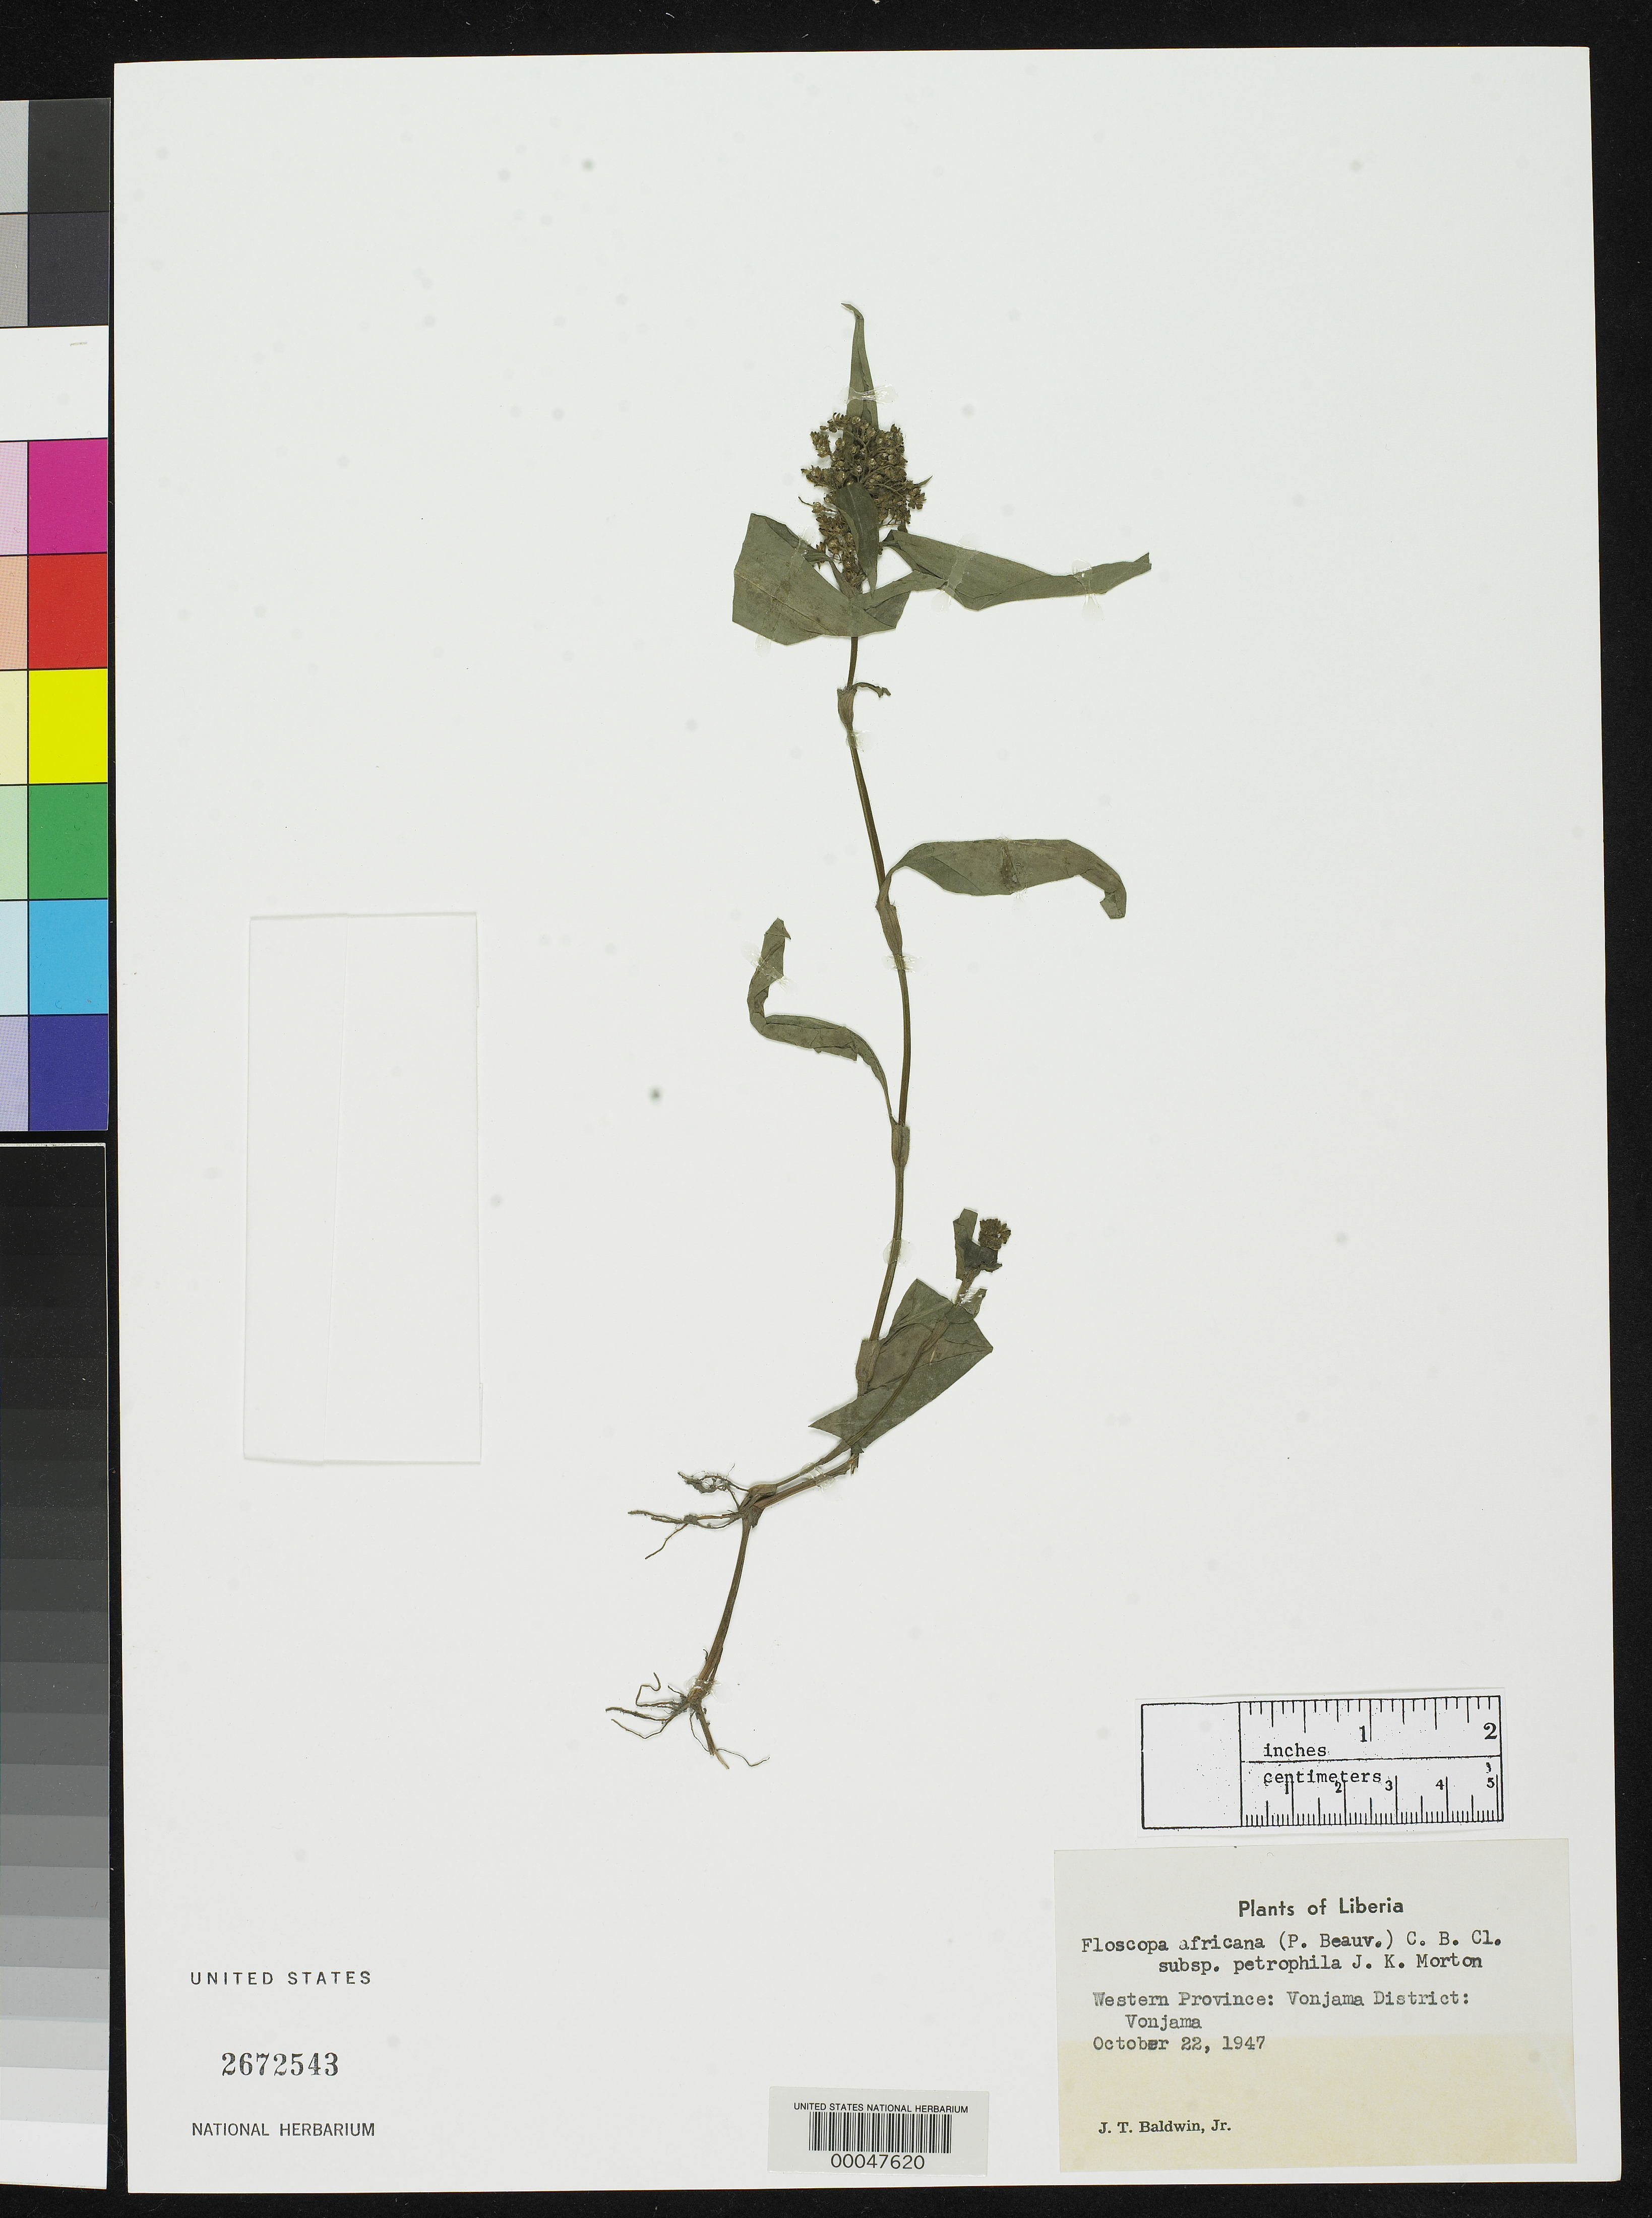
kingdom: Plantae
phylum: Tracheophyta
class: Liliopsida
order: Commelinales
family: Commelinaceae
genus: Floscopa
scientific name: Floscopa africana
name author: (P. Beauv.) C.B. Clarke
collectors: J. T. Baldwin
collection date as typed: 22 Oct 1947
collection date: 1947-10-22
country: Liberia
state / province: Lofa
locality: Vonjama, vonjama dist., western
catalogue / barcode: US 2672543